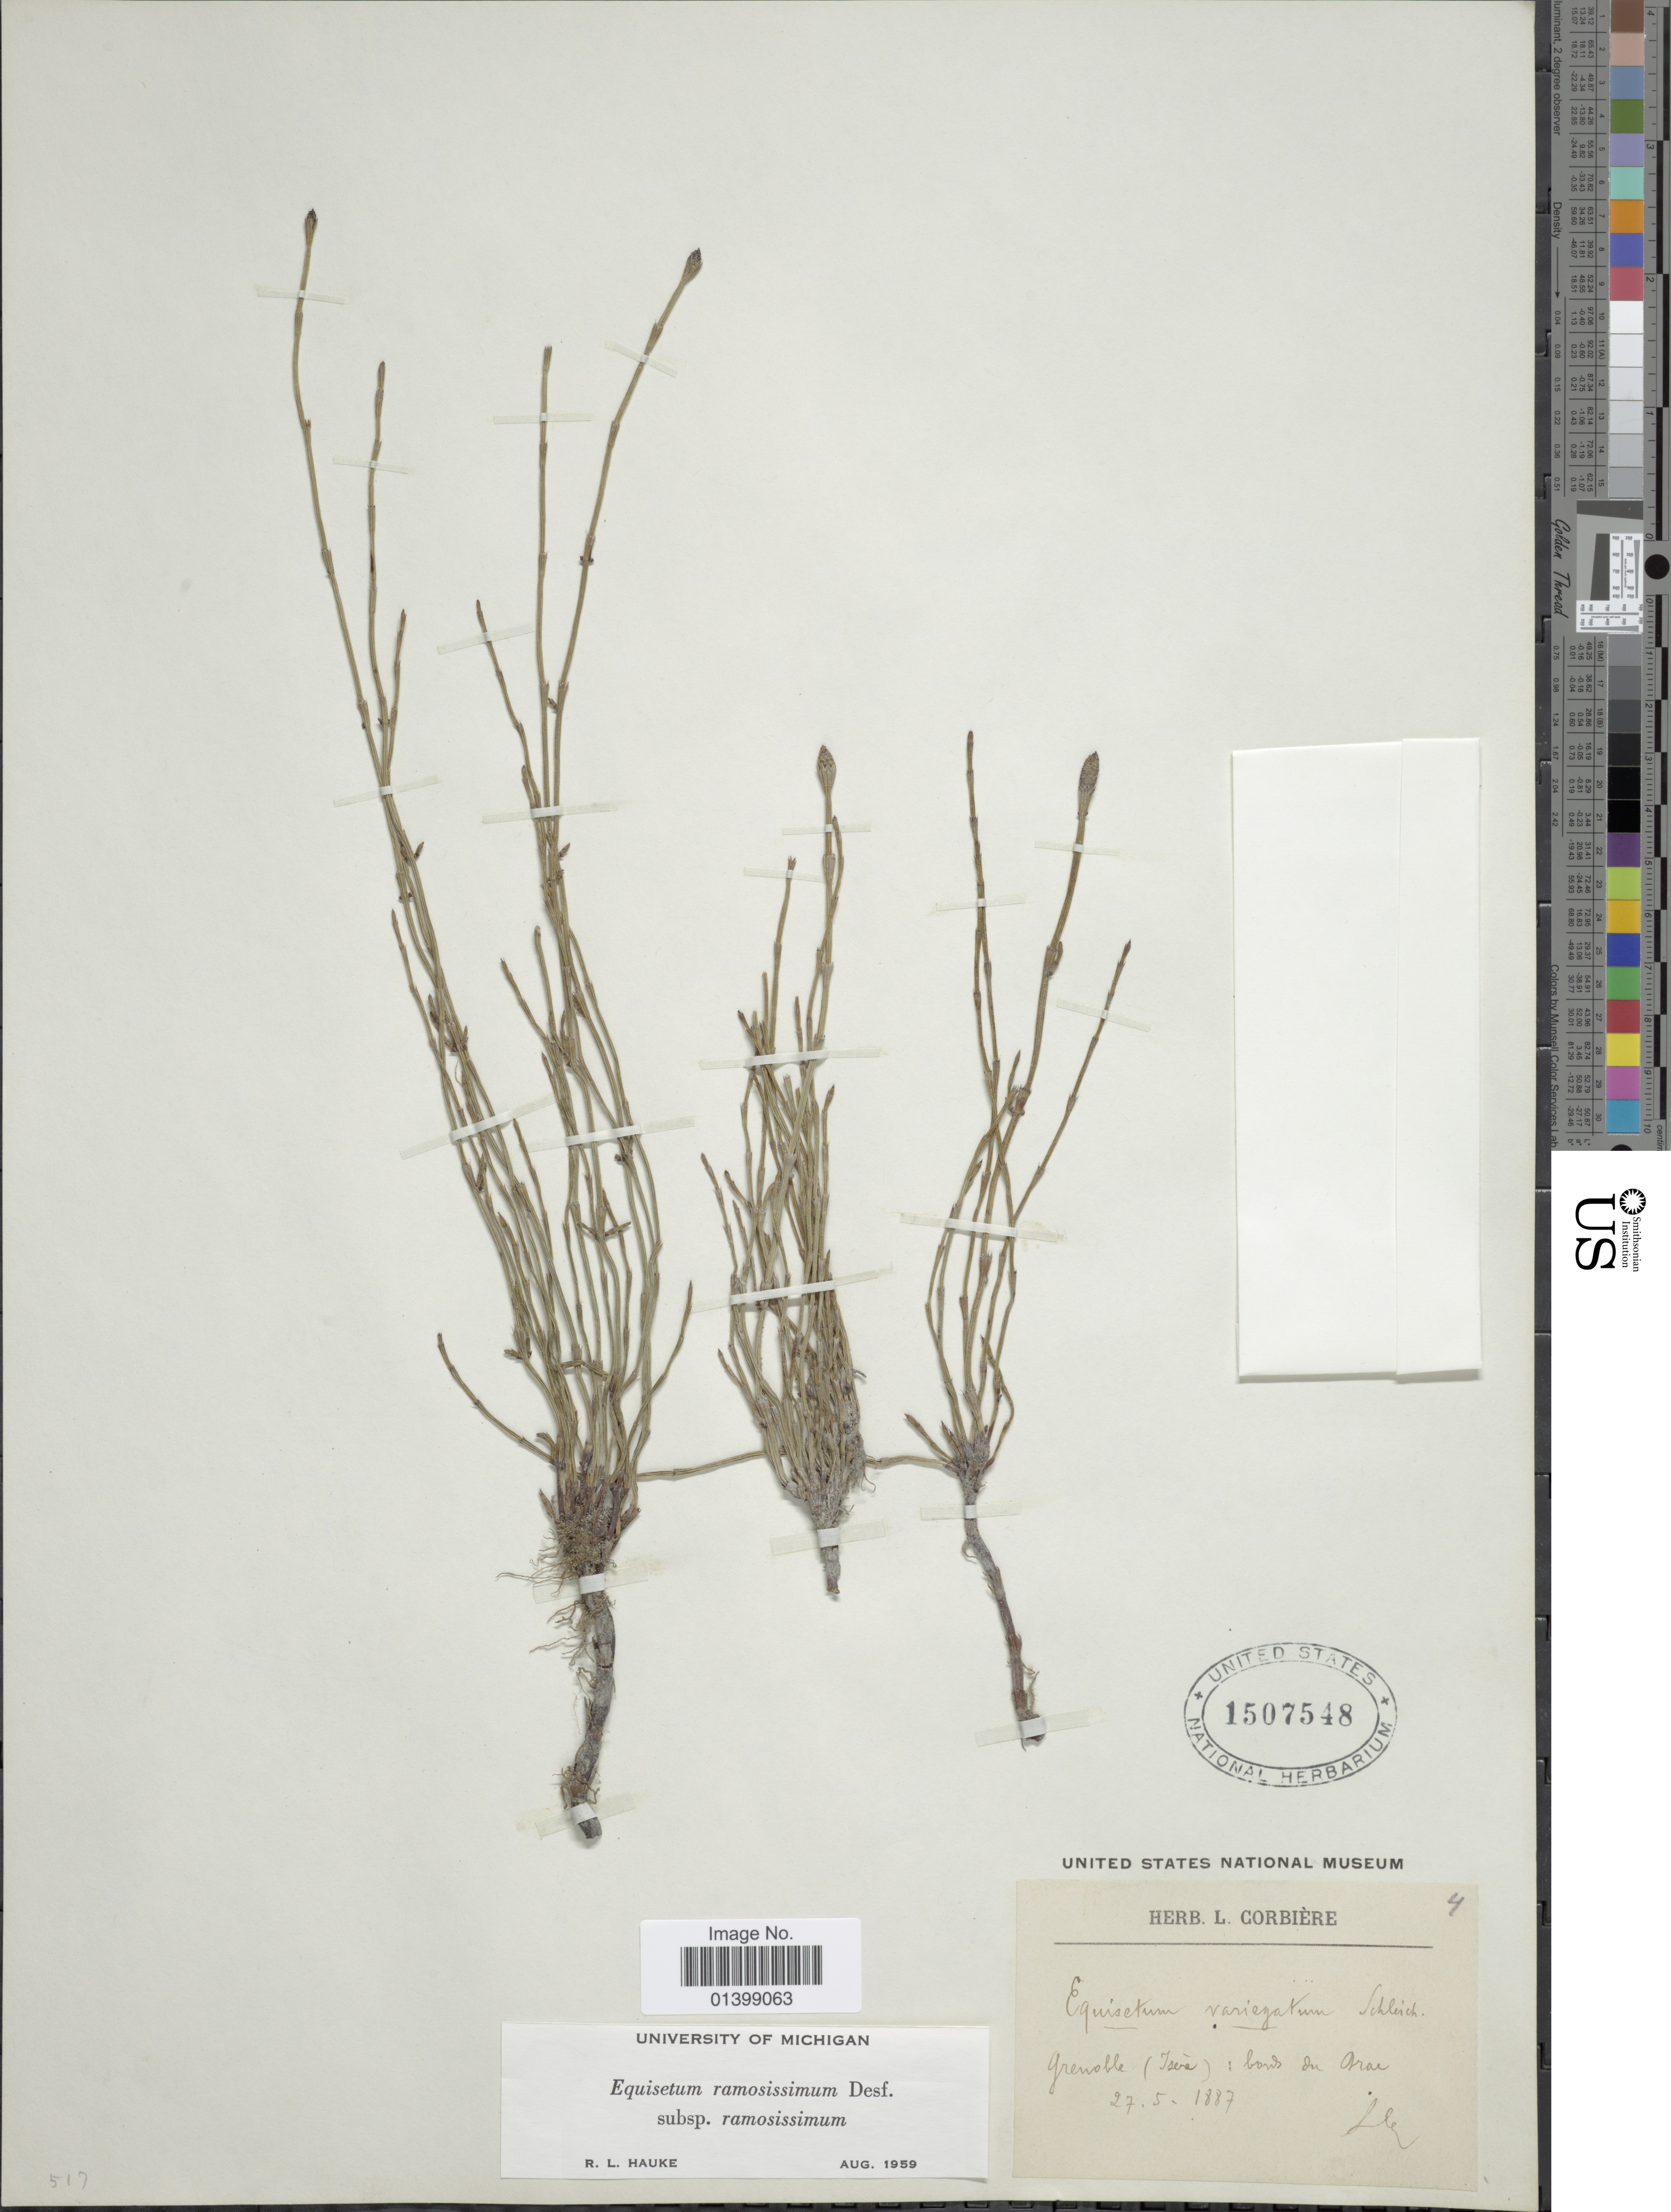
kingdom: Plantae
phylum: Tracheophyta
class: Polypodiopsida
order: Equisetales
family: Equisetaceae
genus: Equisetum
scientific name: Equisetum ramosissimum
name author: Desf.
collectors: L. Corbière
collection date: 1887-05-27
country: France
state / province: Auvergne-Rhône-Alpes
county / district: Isère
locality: Grenoble (Isere): bords du Arae [interpreted]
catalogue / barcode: US 1507548